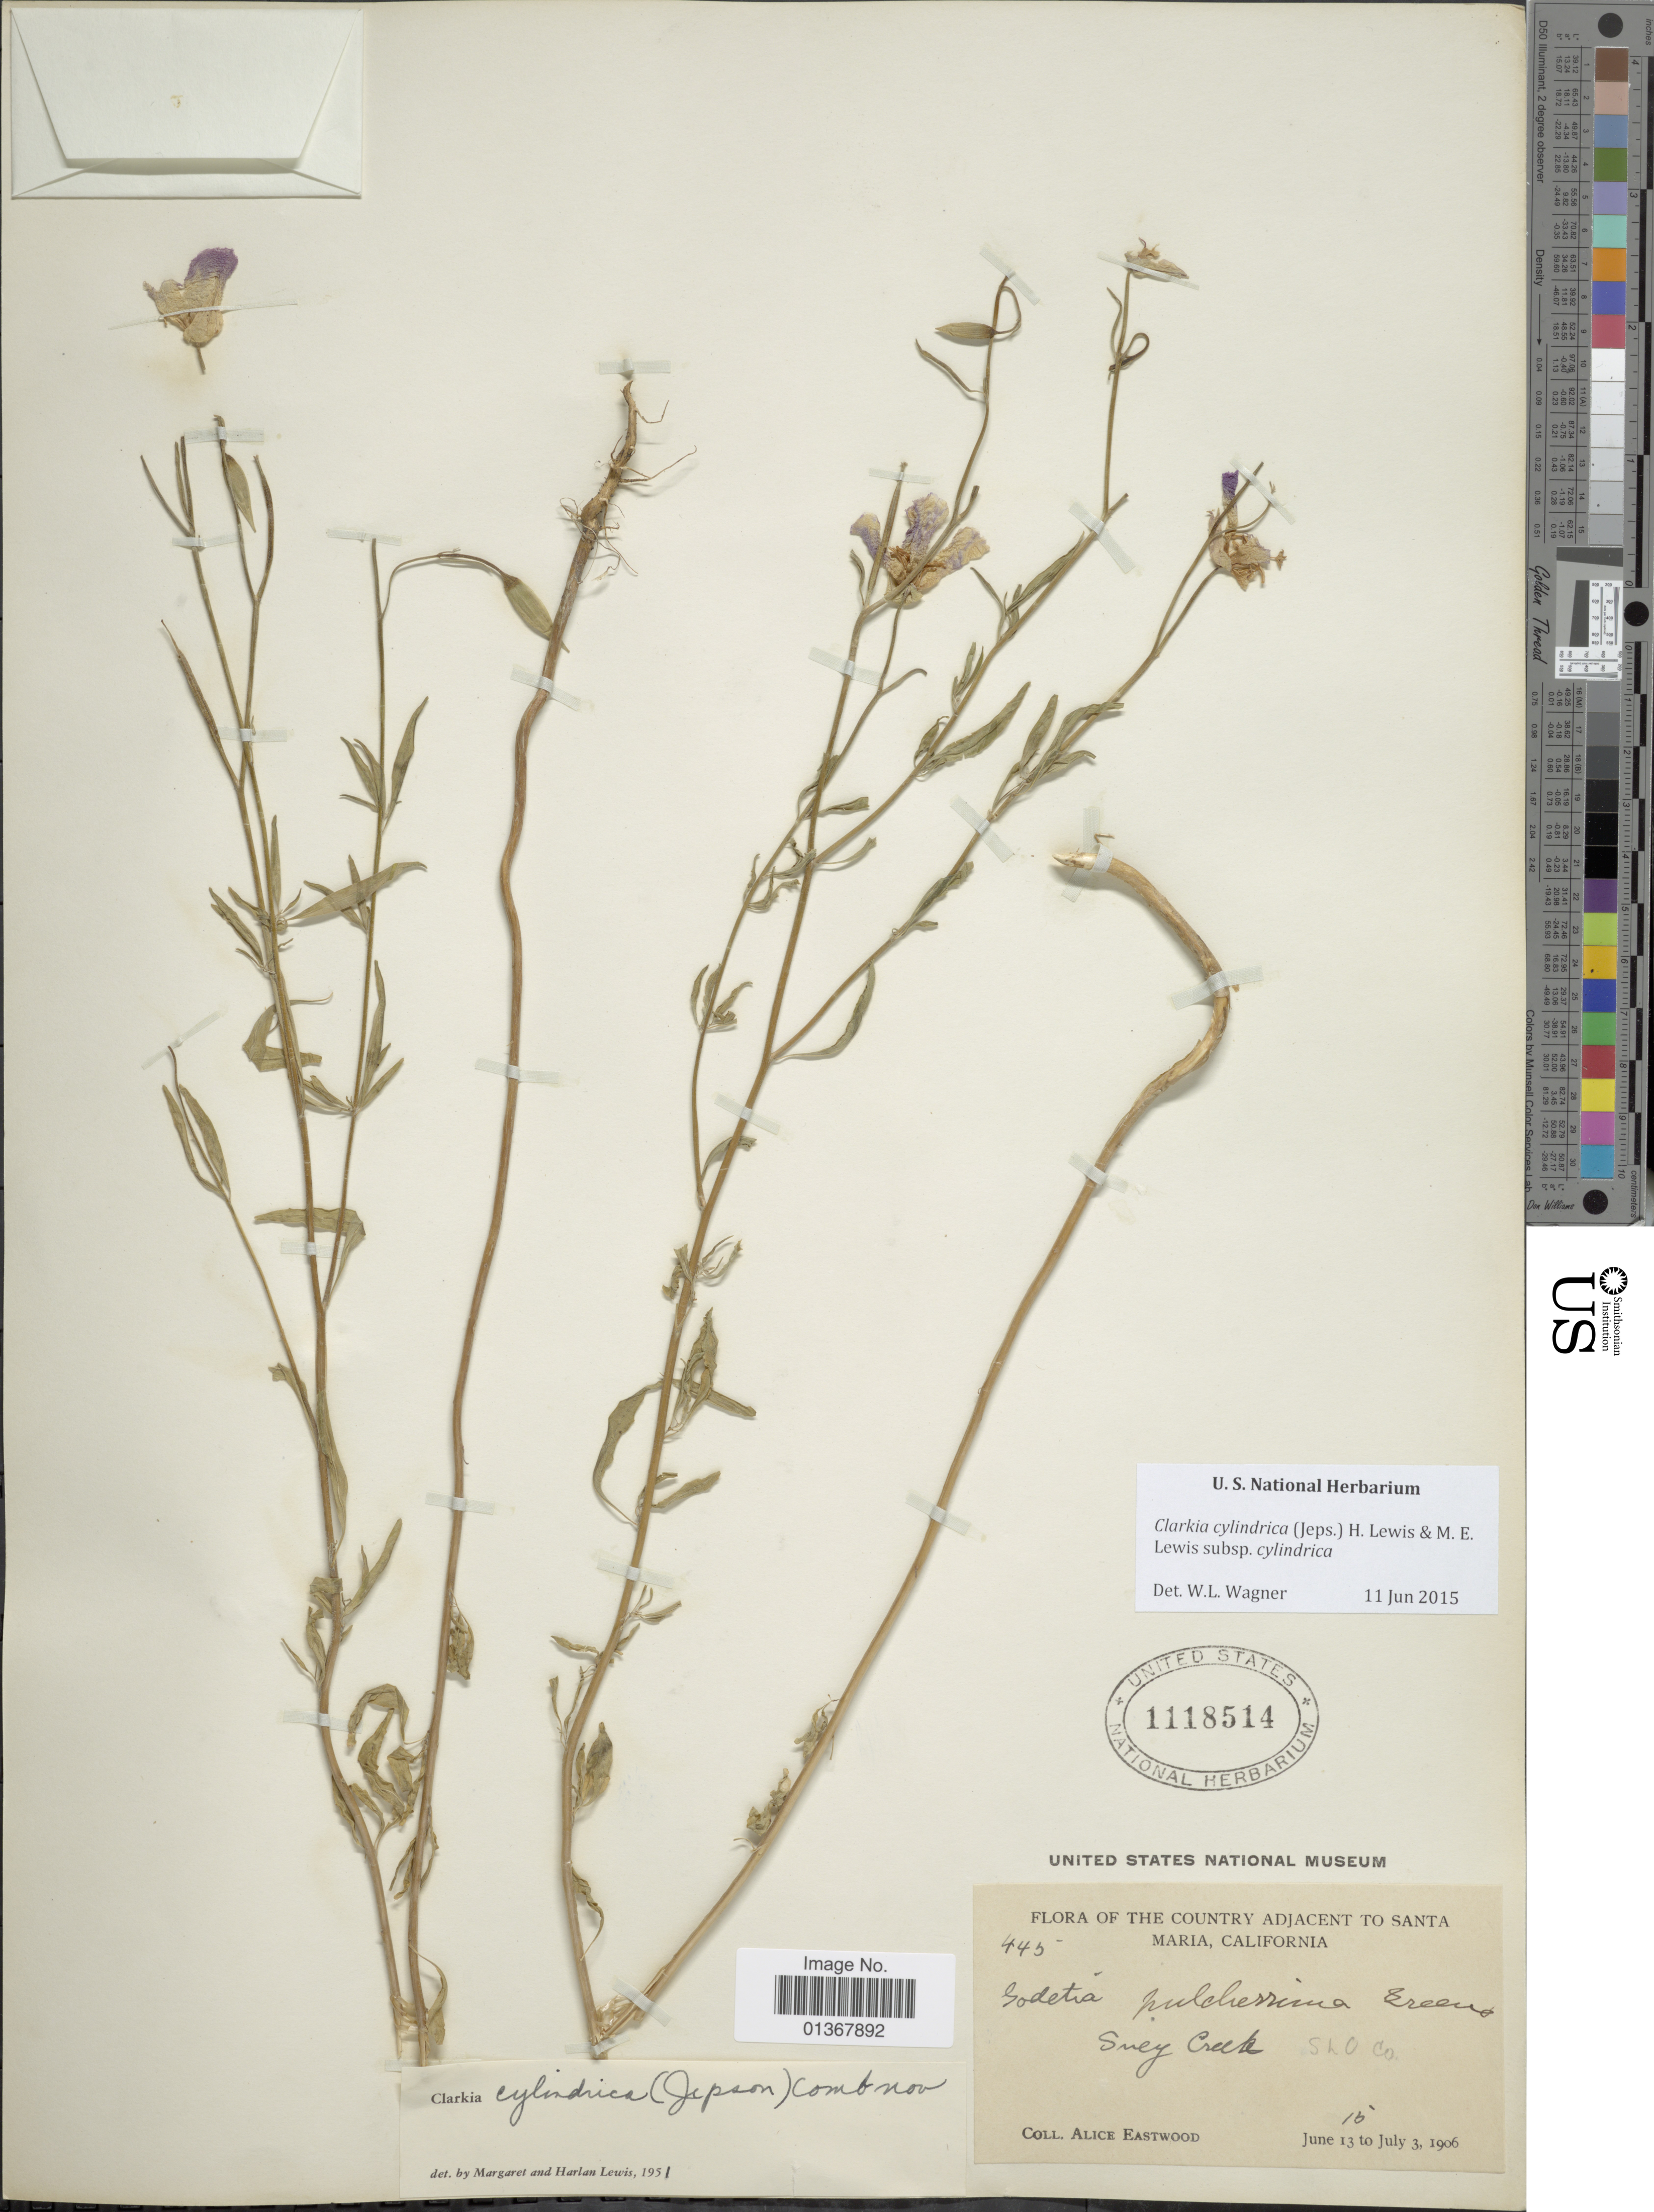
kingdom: Plantae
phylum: Tracheophyta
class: Magnoliopsida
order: Myrtales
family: Onagraceae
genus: Clarkia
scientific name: Clarkia cylindrica subsp. cylindrica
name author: (Jeps.) F. H. Lewis & M.R. Lewis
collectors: A. Eastwood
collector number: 445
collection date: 1906-06-13/1906-07-03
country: United States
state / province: California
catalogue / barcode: US 1118514